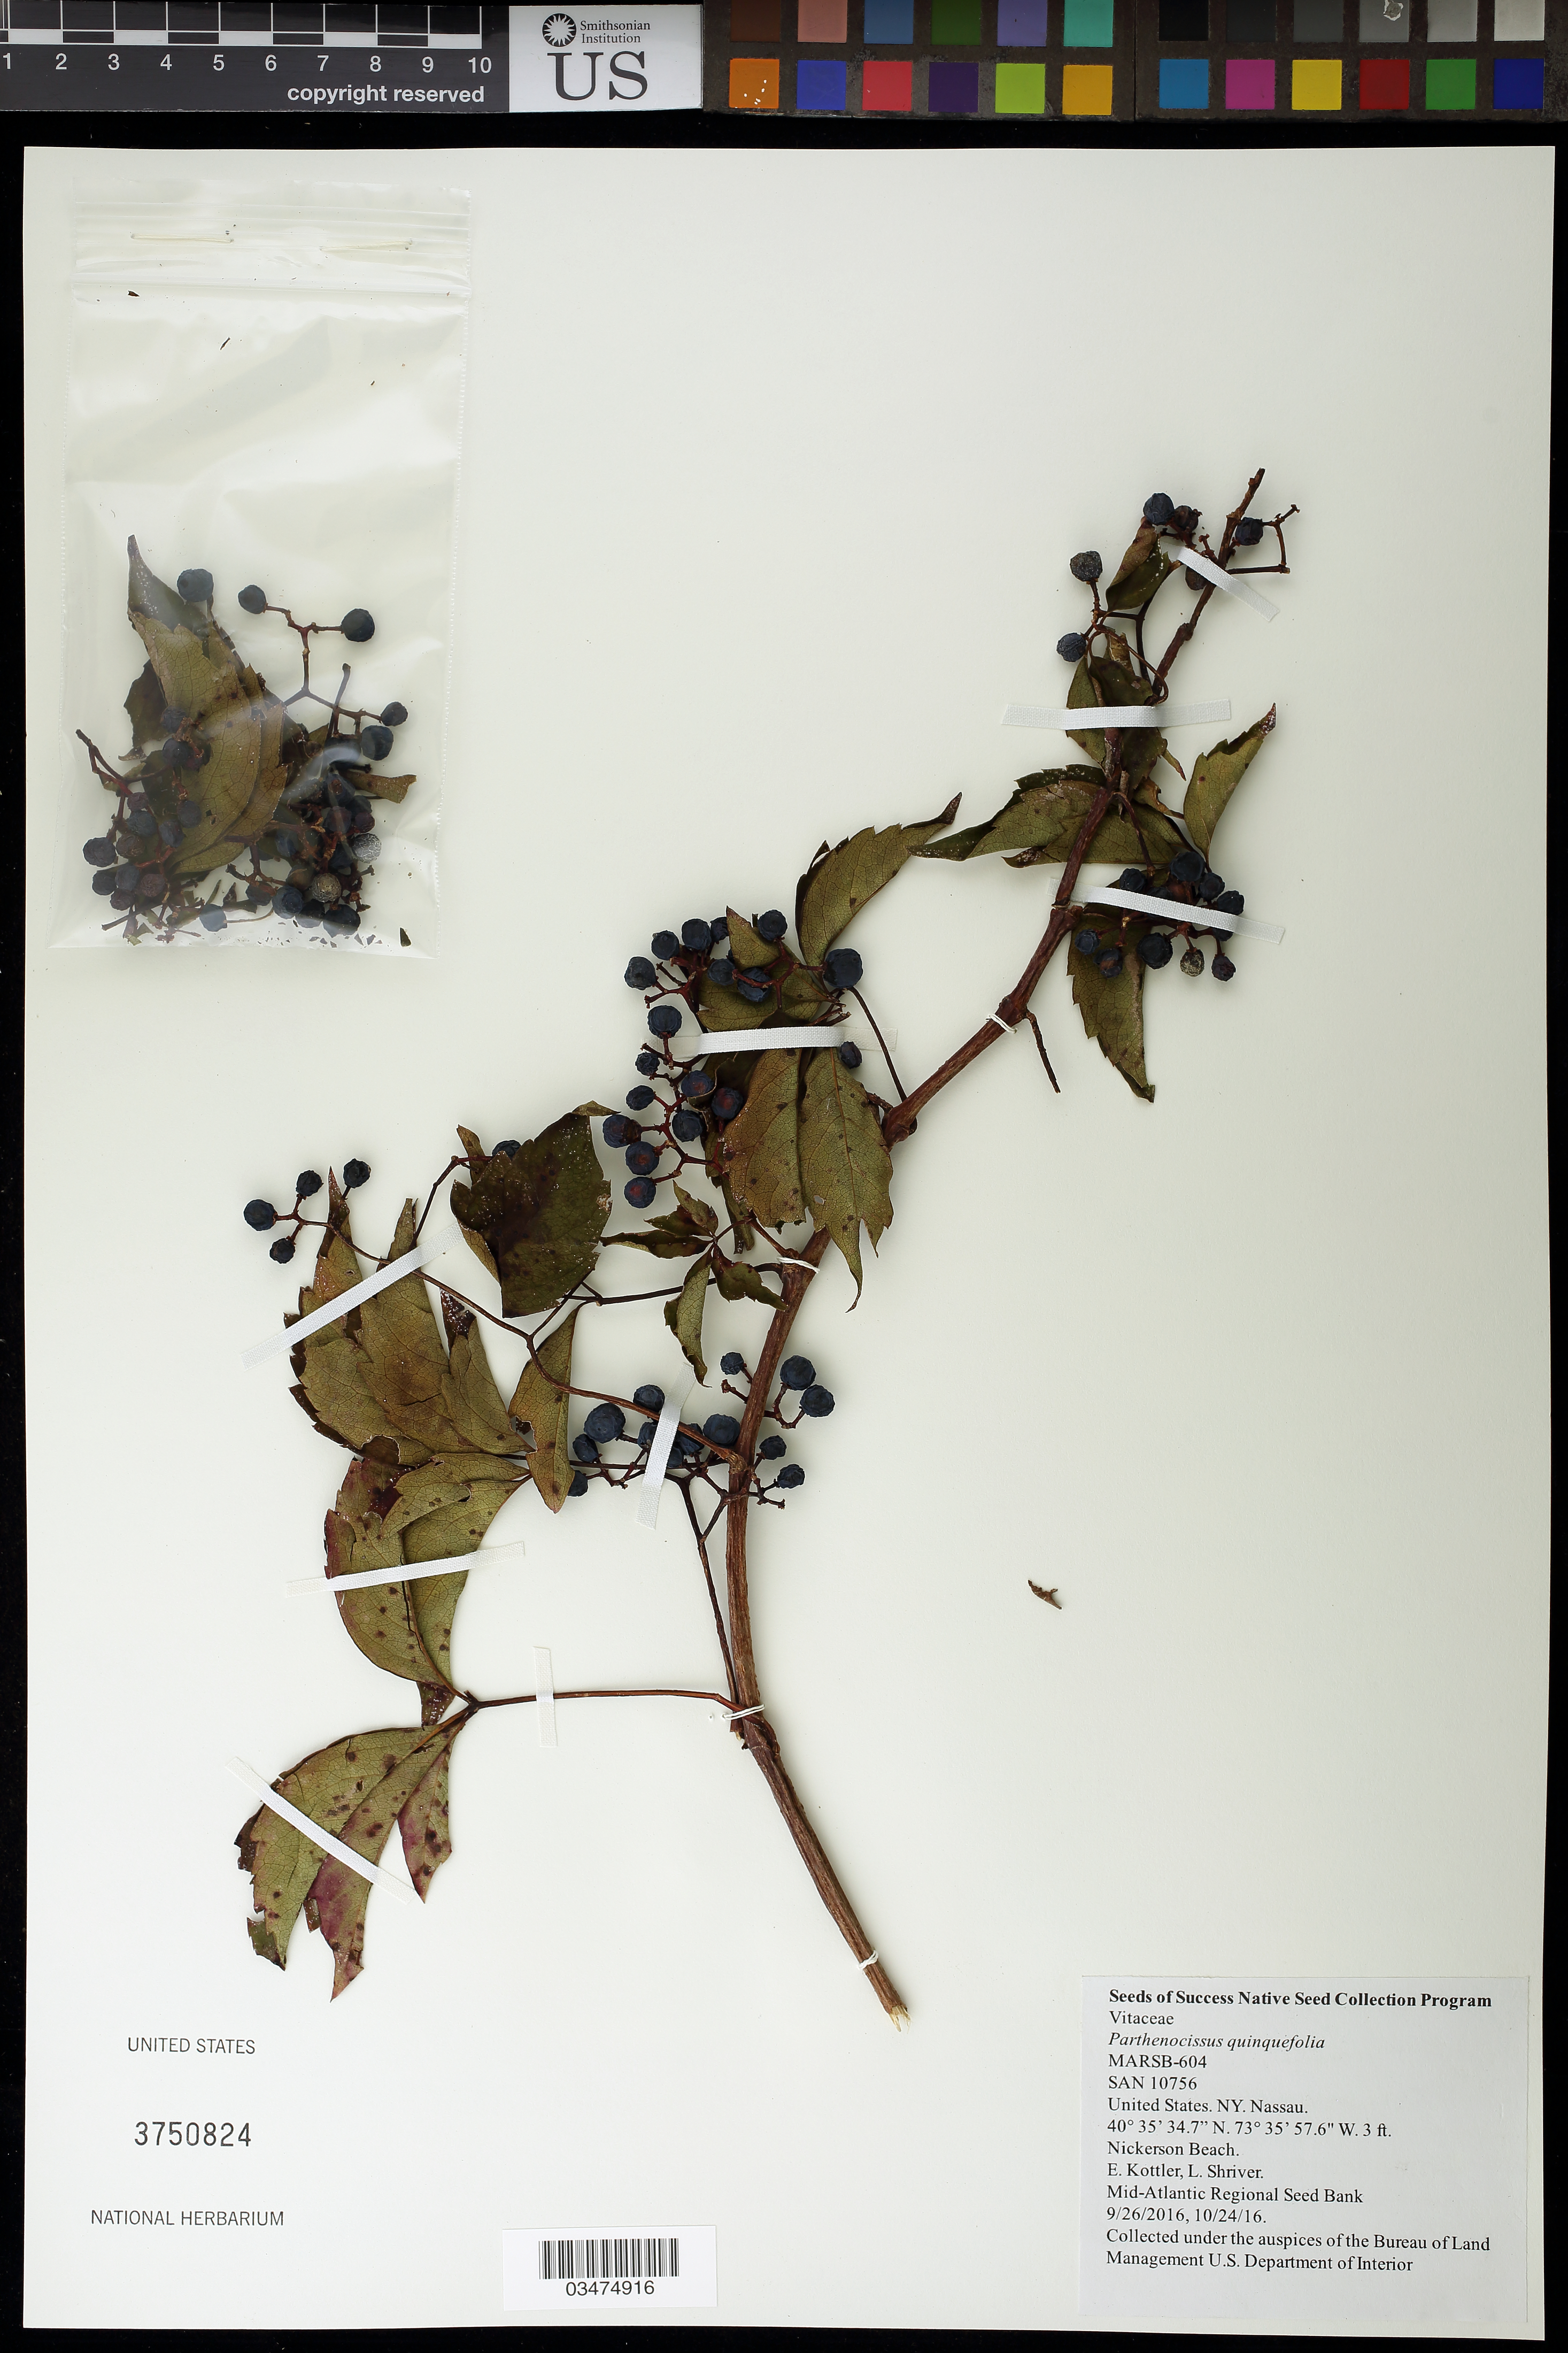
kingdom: Plantae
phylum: Tracheophyta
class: Magnoliopsida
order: Vitales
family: Vitaceae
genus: Parthenocissus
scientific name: Parthenocissus quinquefolia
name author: (L.) Planch.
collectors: E. Kottler & L. Shriver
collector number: MARSB-604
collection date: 2016-09-26,2016-10-24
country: United States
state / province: New York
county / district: Nassau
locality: Nickerson Beach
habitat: Back dune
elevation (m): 1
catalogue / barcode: US 3750824